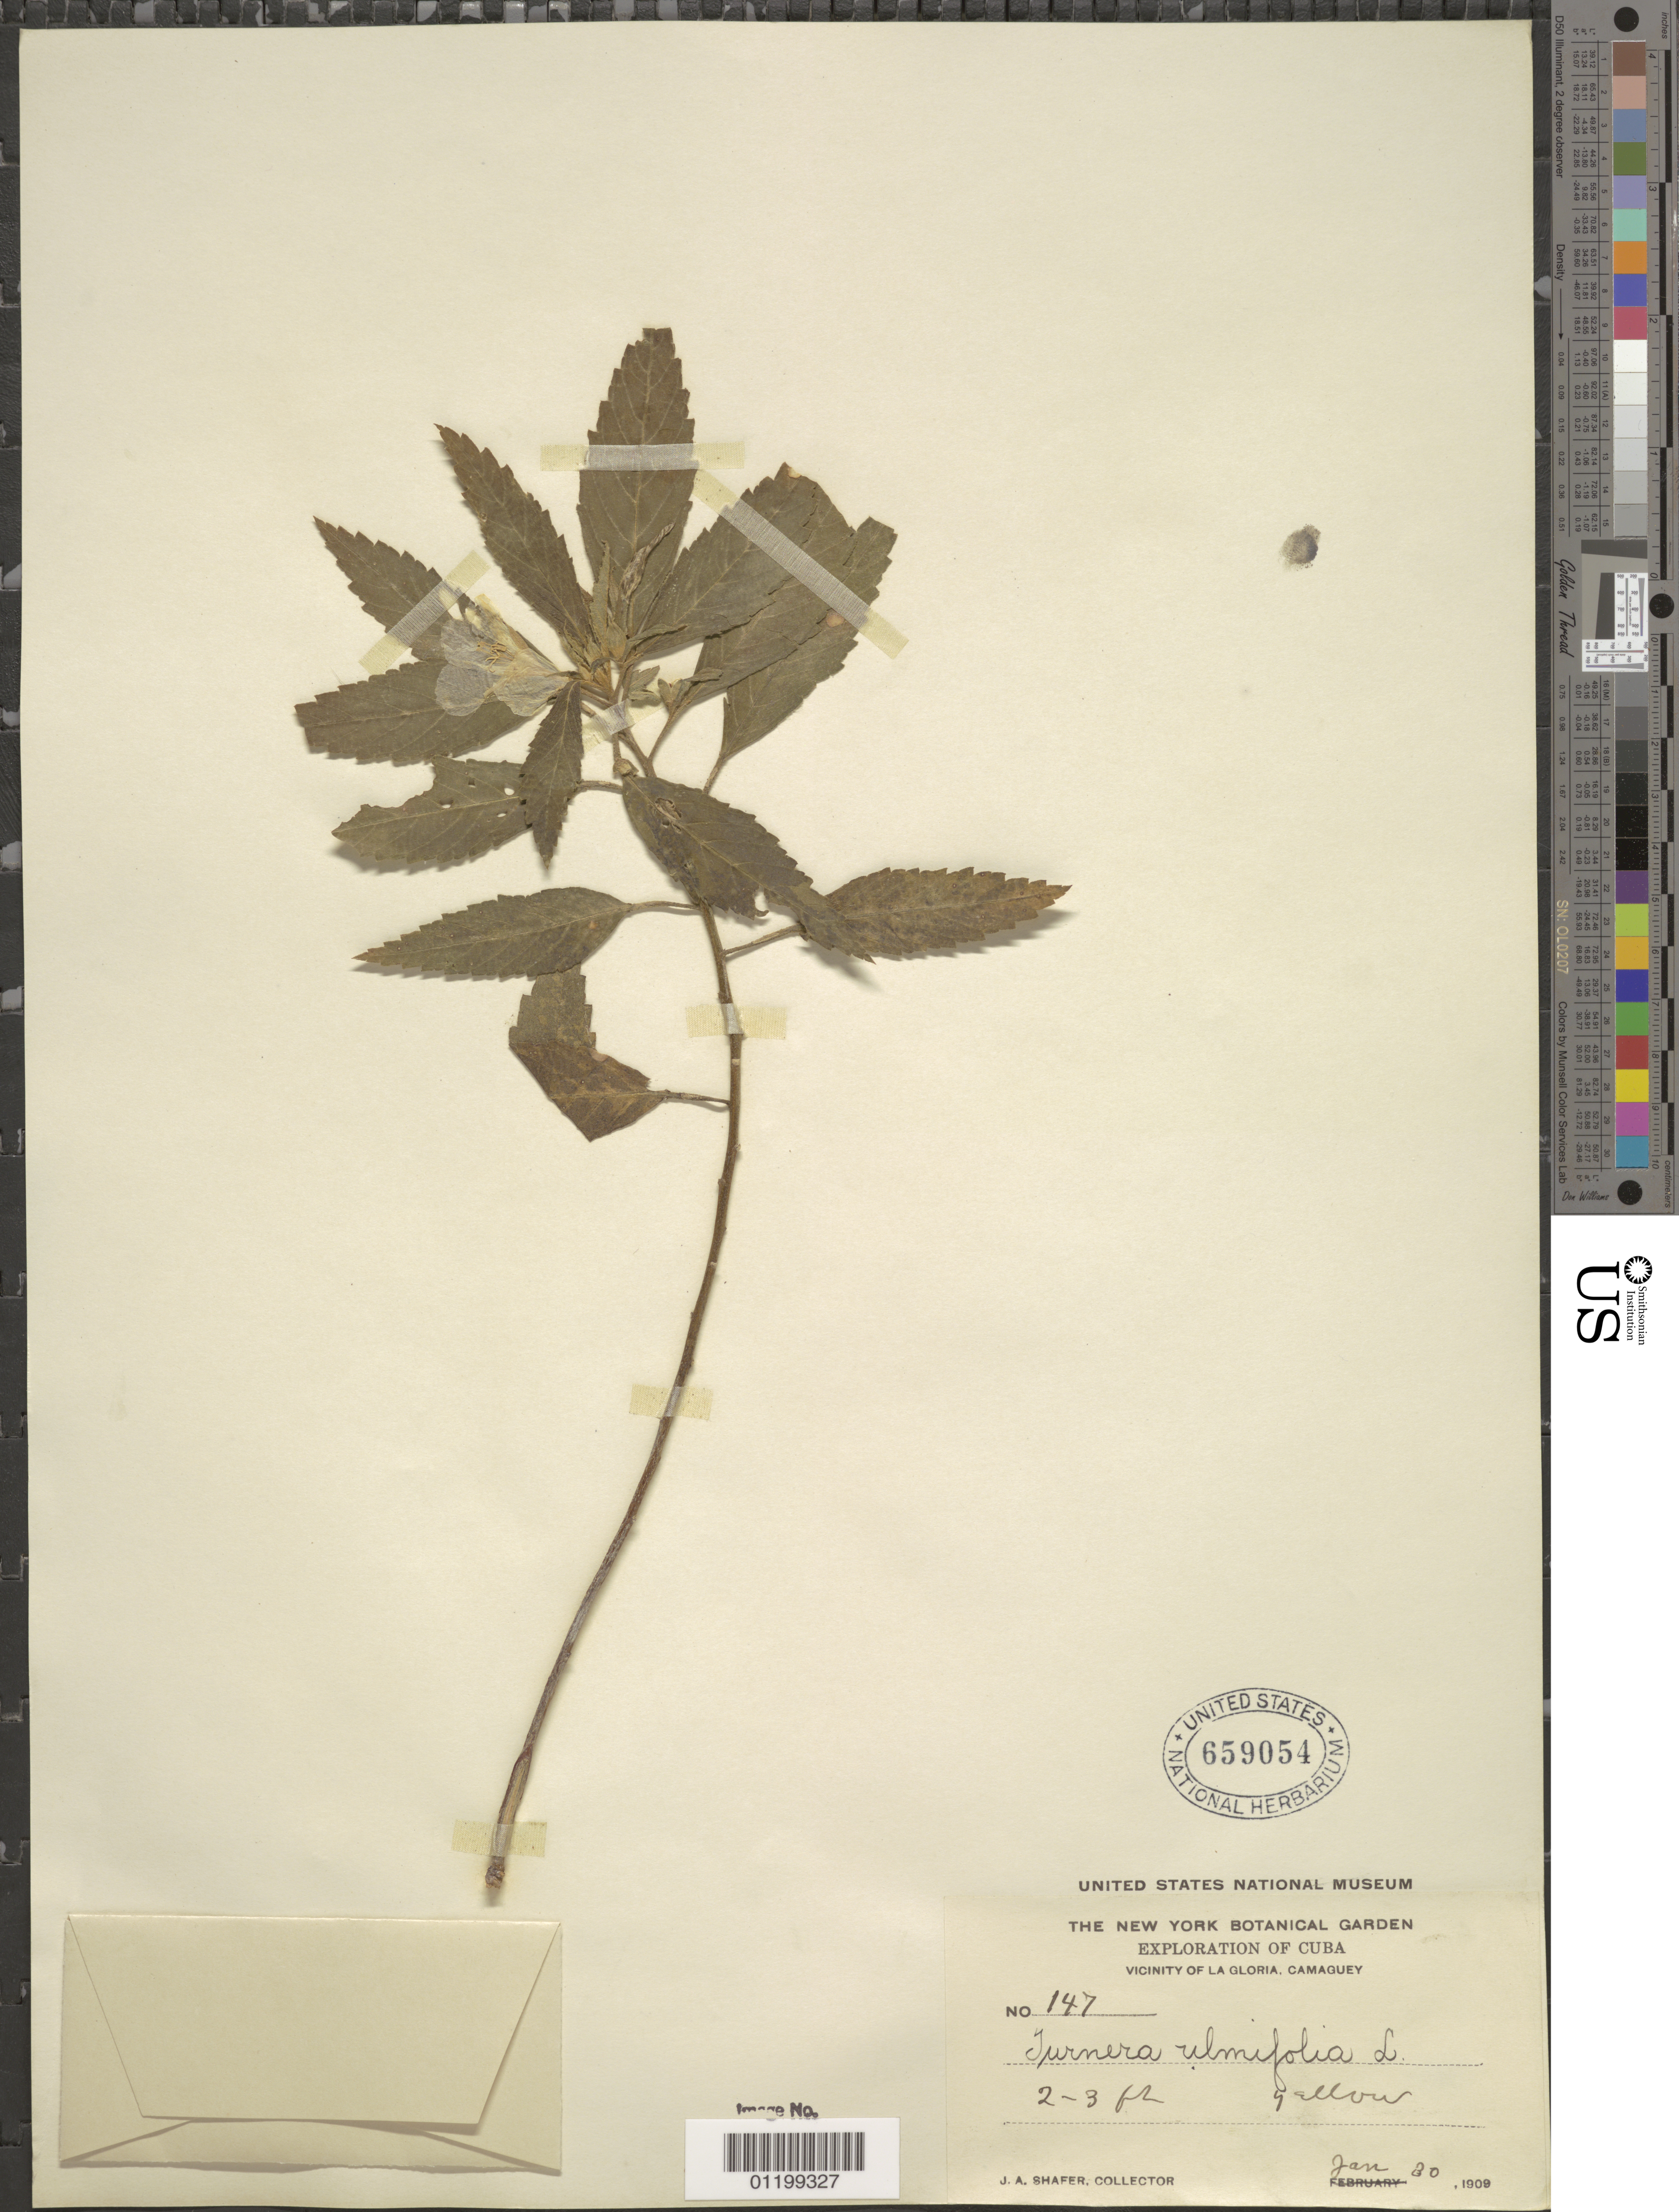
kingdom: Plantae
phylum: Tracheophyta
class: Magnoliopsida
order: Malpighiales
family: Turneraceae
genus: Turnera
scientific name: Turnera ulmifolia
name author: L.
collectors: J. A. Shafer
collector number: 147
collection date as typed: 30 Jan 1909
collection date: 1909-01-30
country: Cuba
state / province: Camagüey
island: Greater Antilles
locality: Vicinity of La Gloria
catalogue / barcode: US 659054